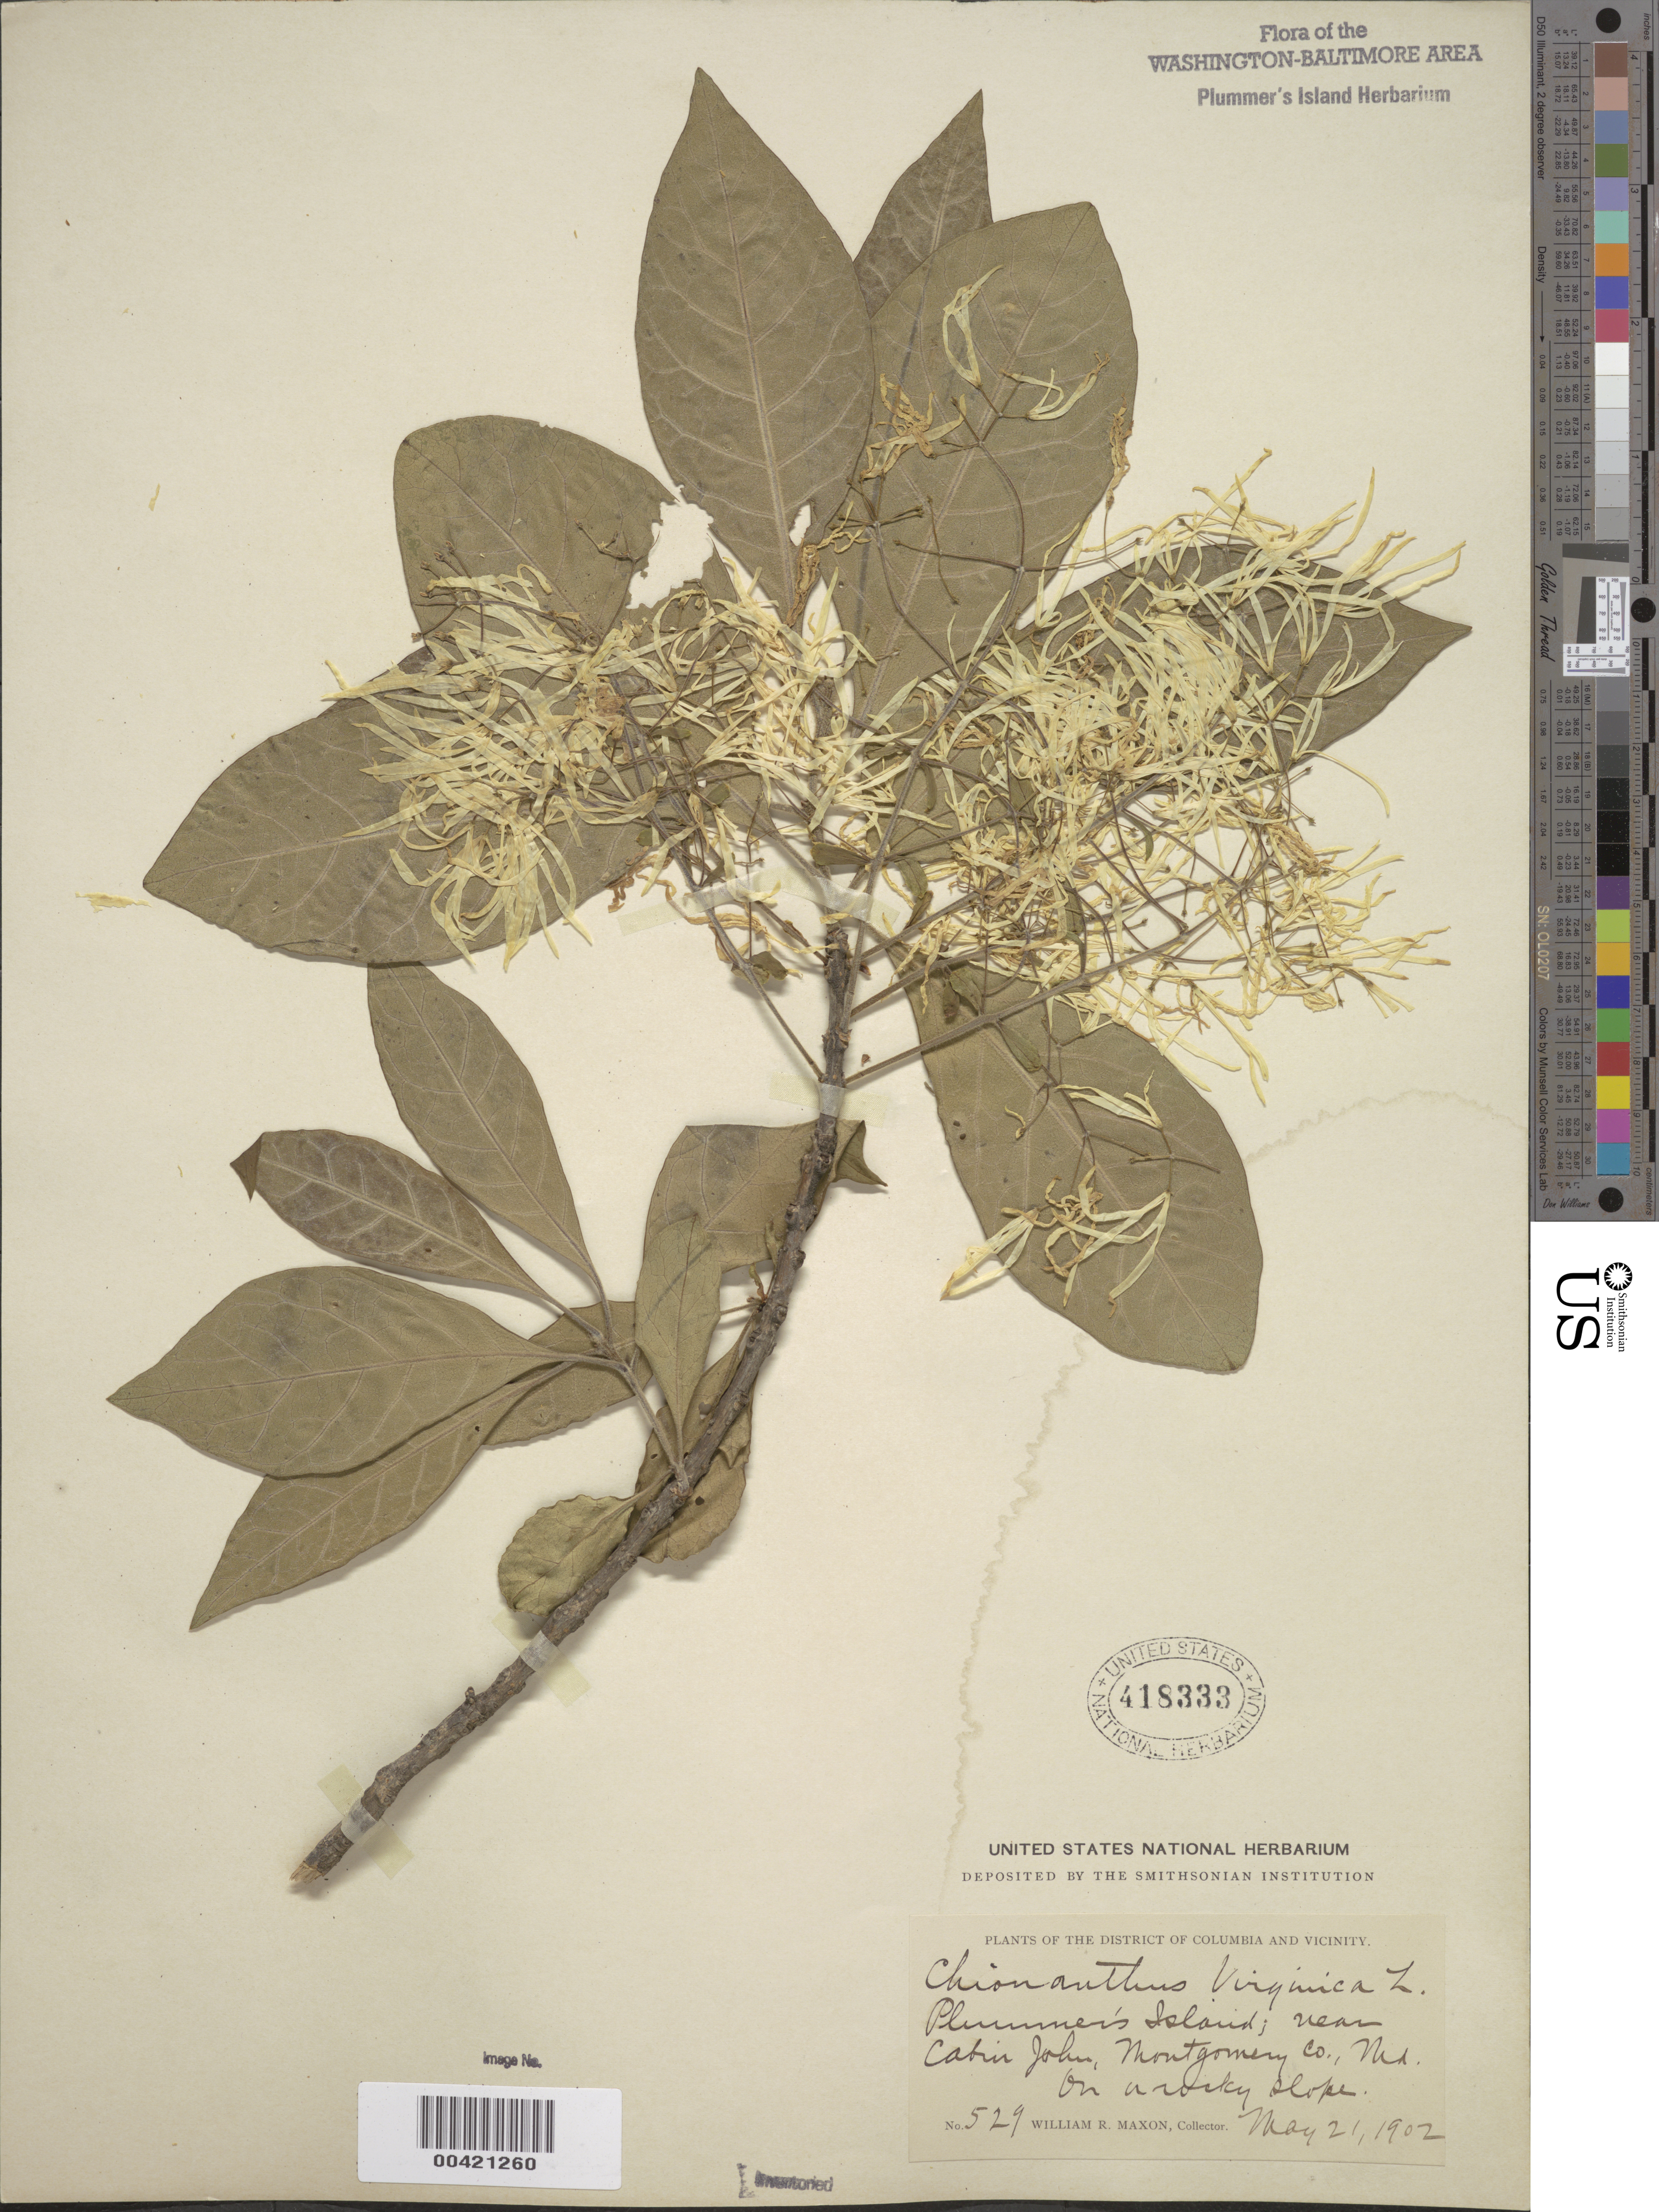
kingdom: Plantae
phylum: Tracheophyta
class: Magnoliopsida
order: Lamiales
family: Oleaceae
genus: Chionanthus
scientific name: Chionanthus virginicus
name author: L.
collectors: W. R. Maxon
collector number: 529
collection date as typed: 21 May 1902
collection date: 1902-05-21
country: United States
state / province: Maryland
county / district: Montgomery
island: Plummers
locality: Plummer's Island C. & O. Canal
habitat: Rocky slope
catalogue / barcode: US 418333